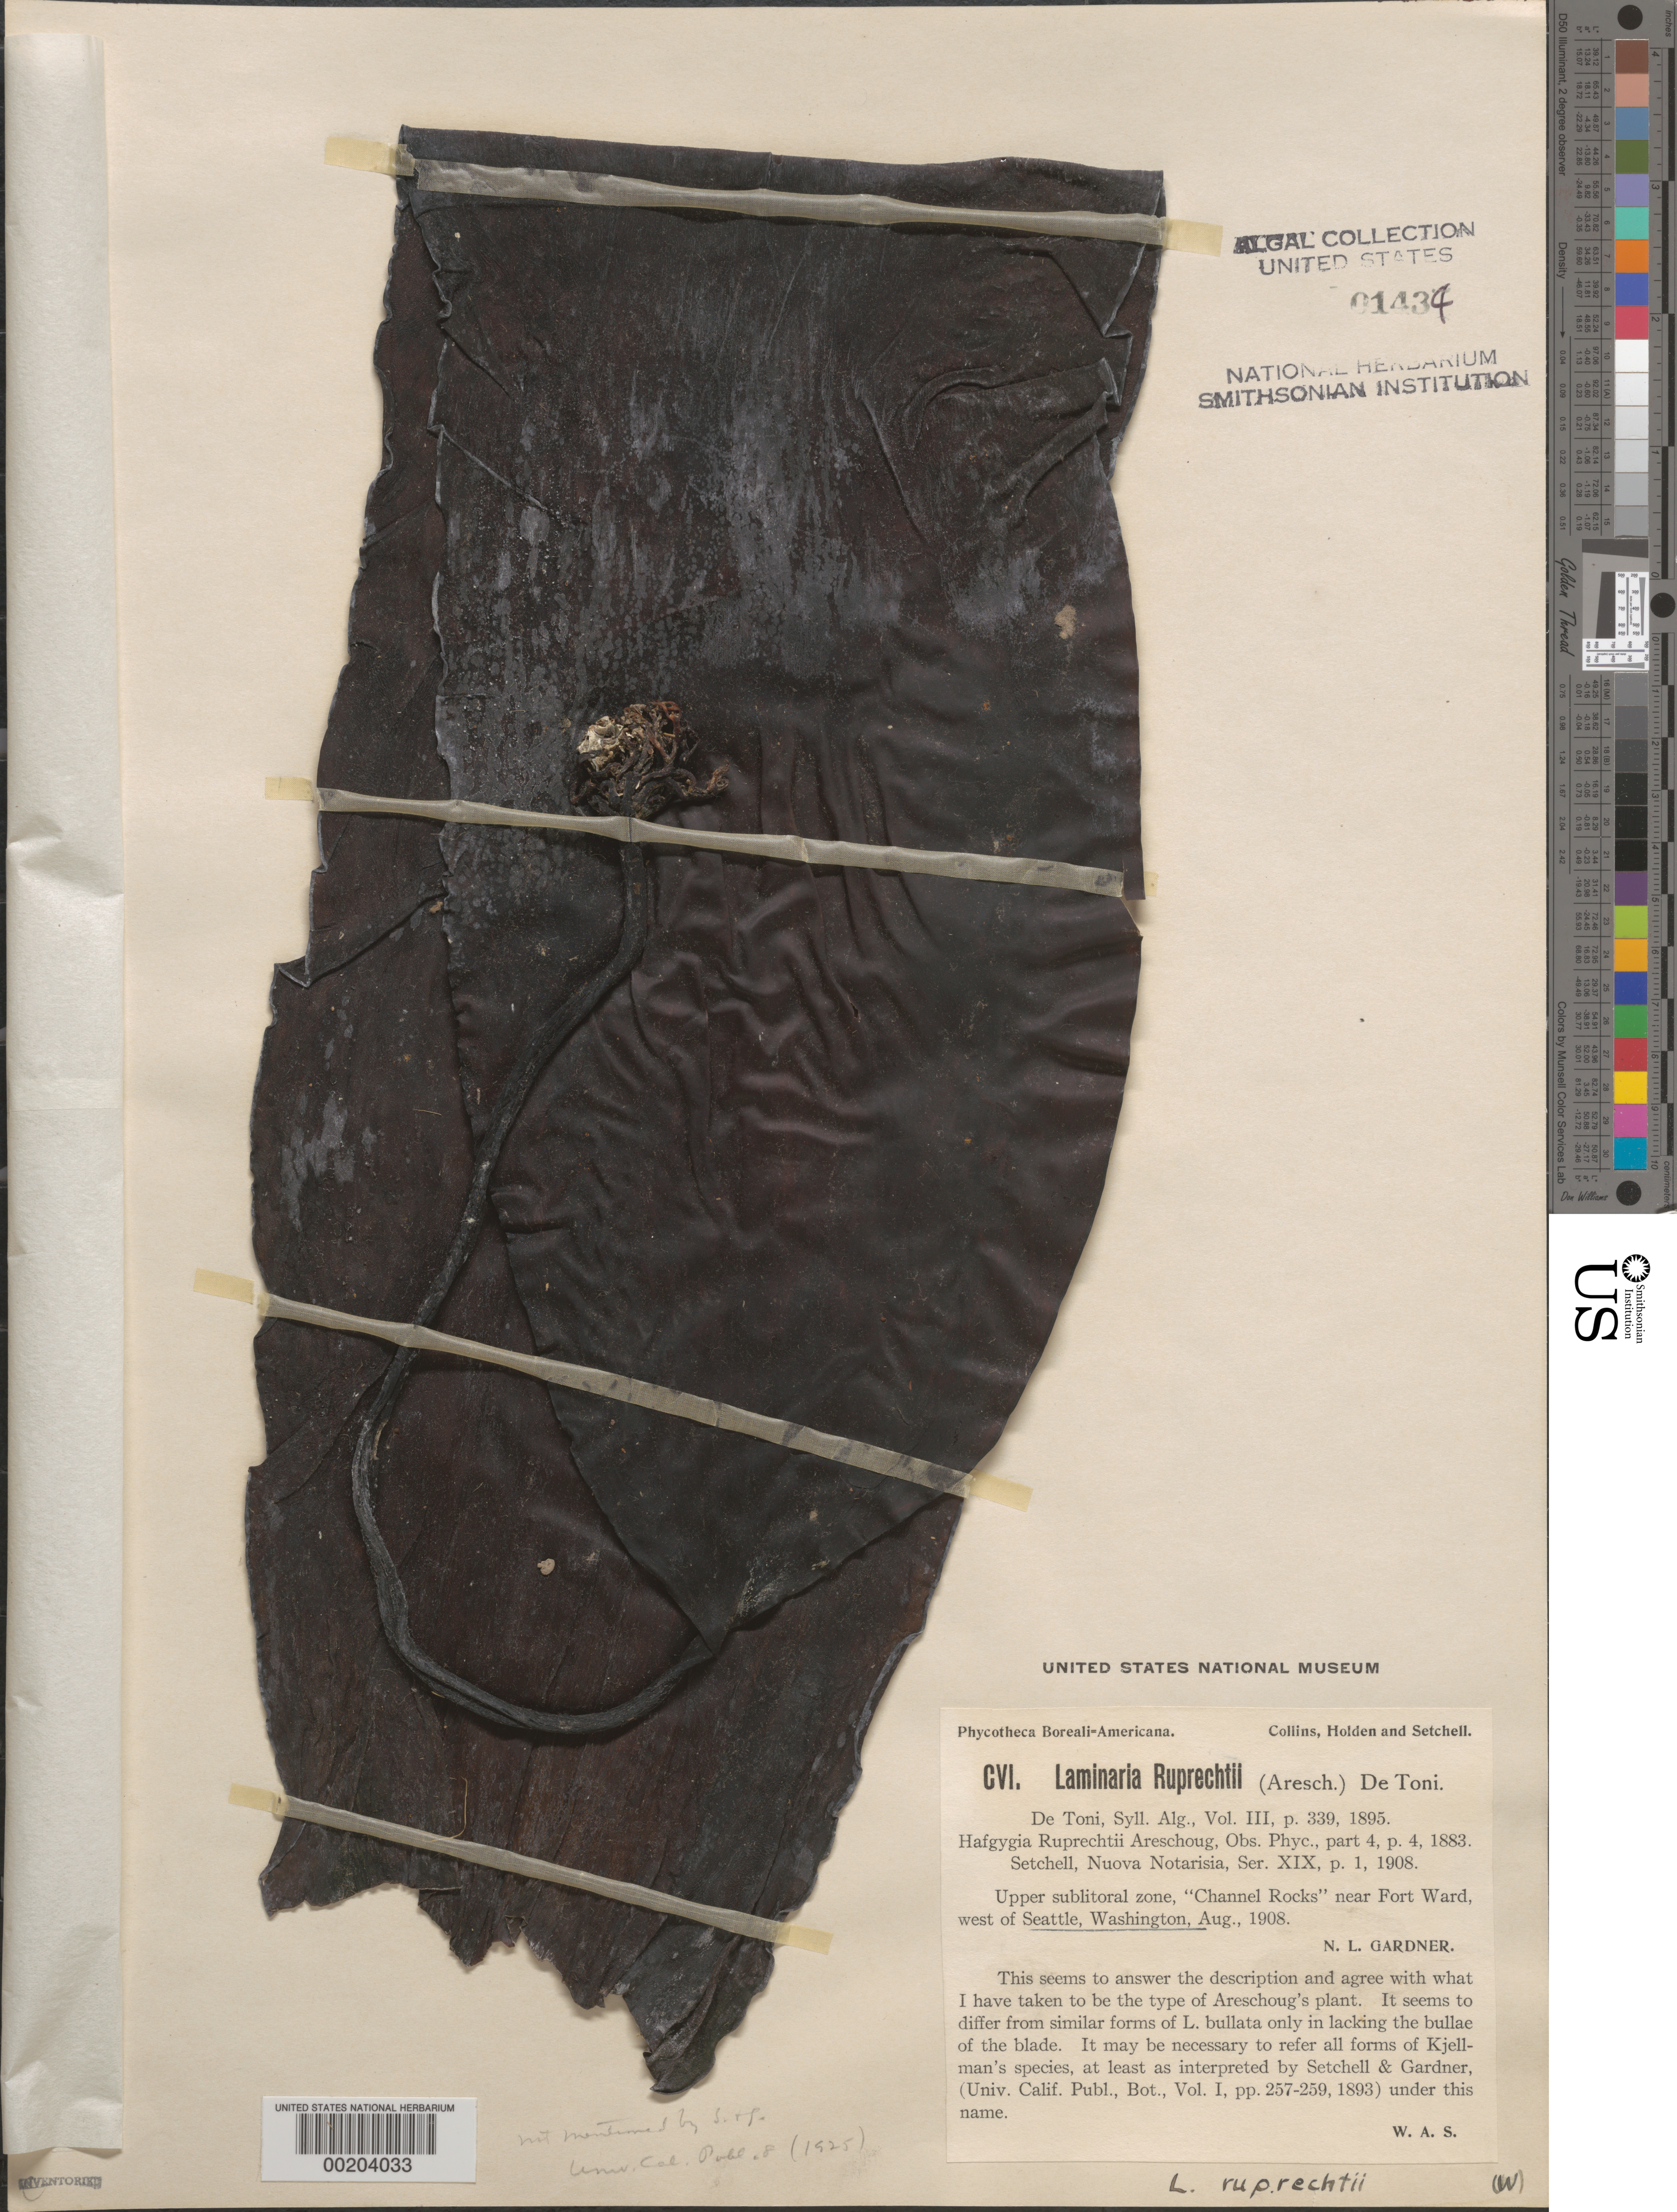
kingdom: Chromista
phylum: Ochrophyta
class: Phaeophyceae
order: Laminariales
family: Laminariaceae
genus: Laminaria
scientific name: Laminaria ruprechtii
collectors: N. Gardner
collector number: PB-A CVI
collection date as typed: Aug 1908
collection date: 1908-08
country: United States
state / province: Washington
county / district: King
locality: Channel Rocks near Fort Ward, west of Seattle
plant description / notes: Collins, Holden & Setchell, Phycotheca Boreali-Americana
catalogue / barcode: US 1434